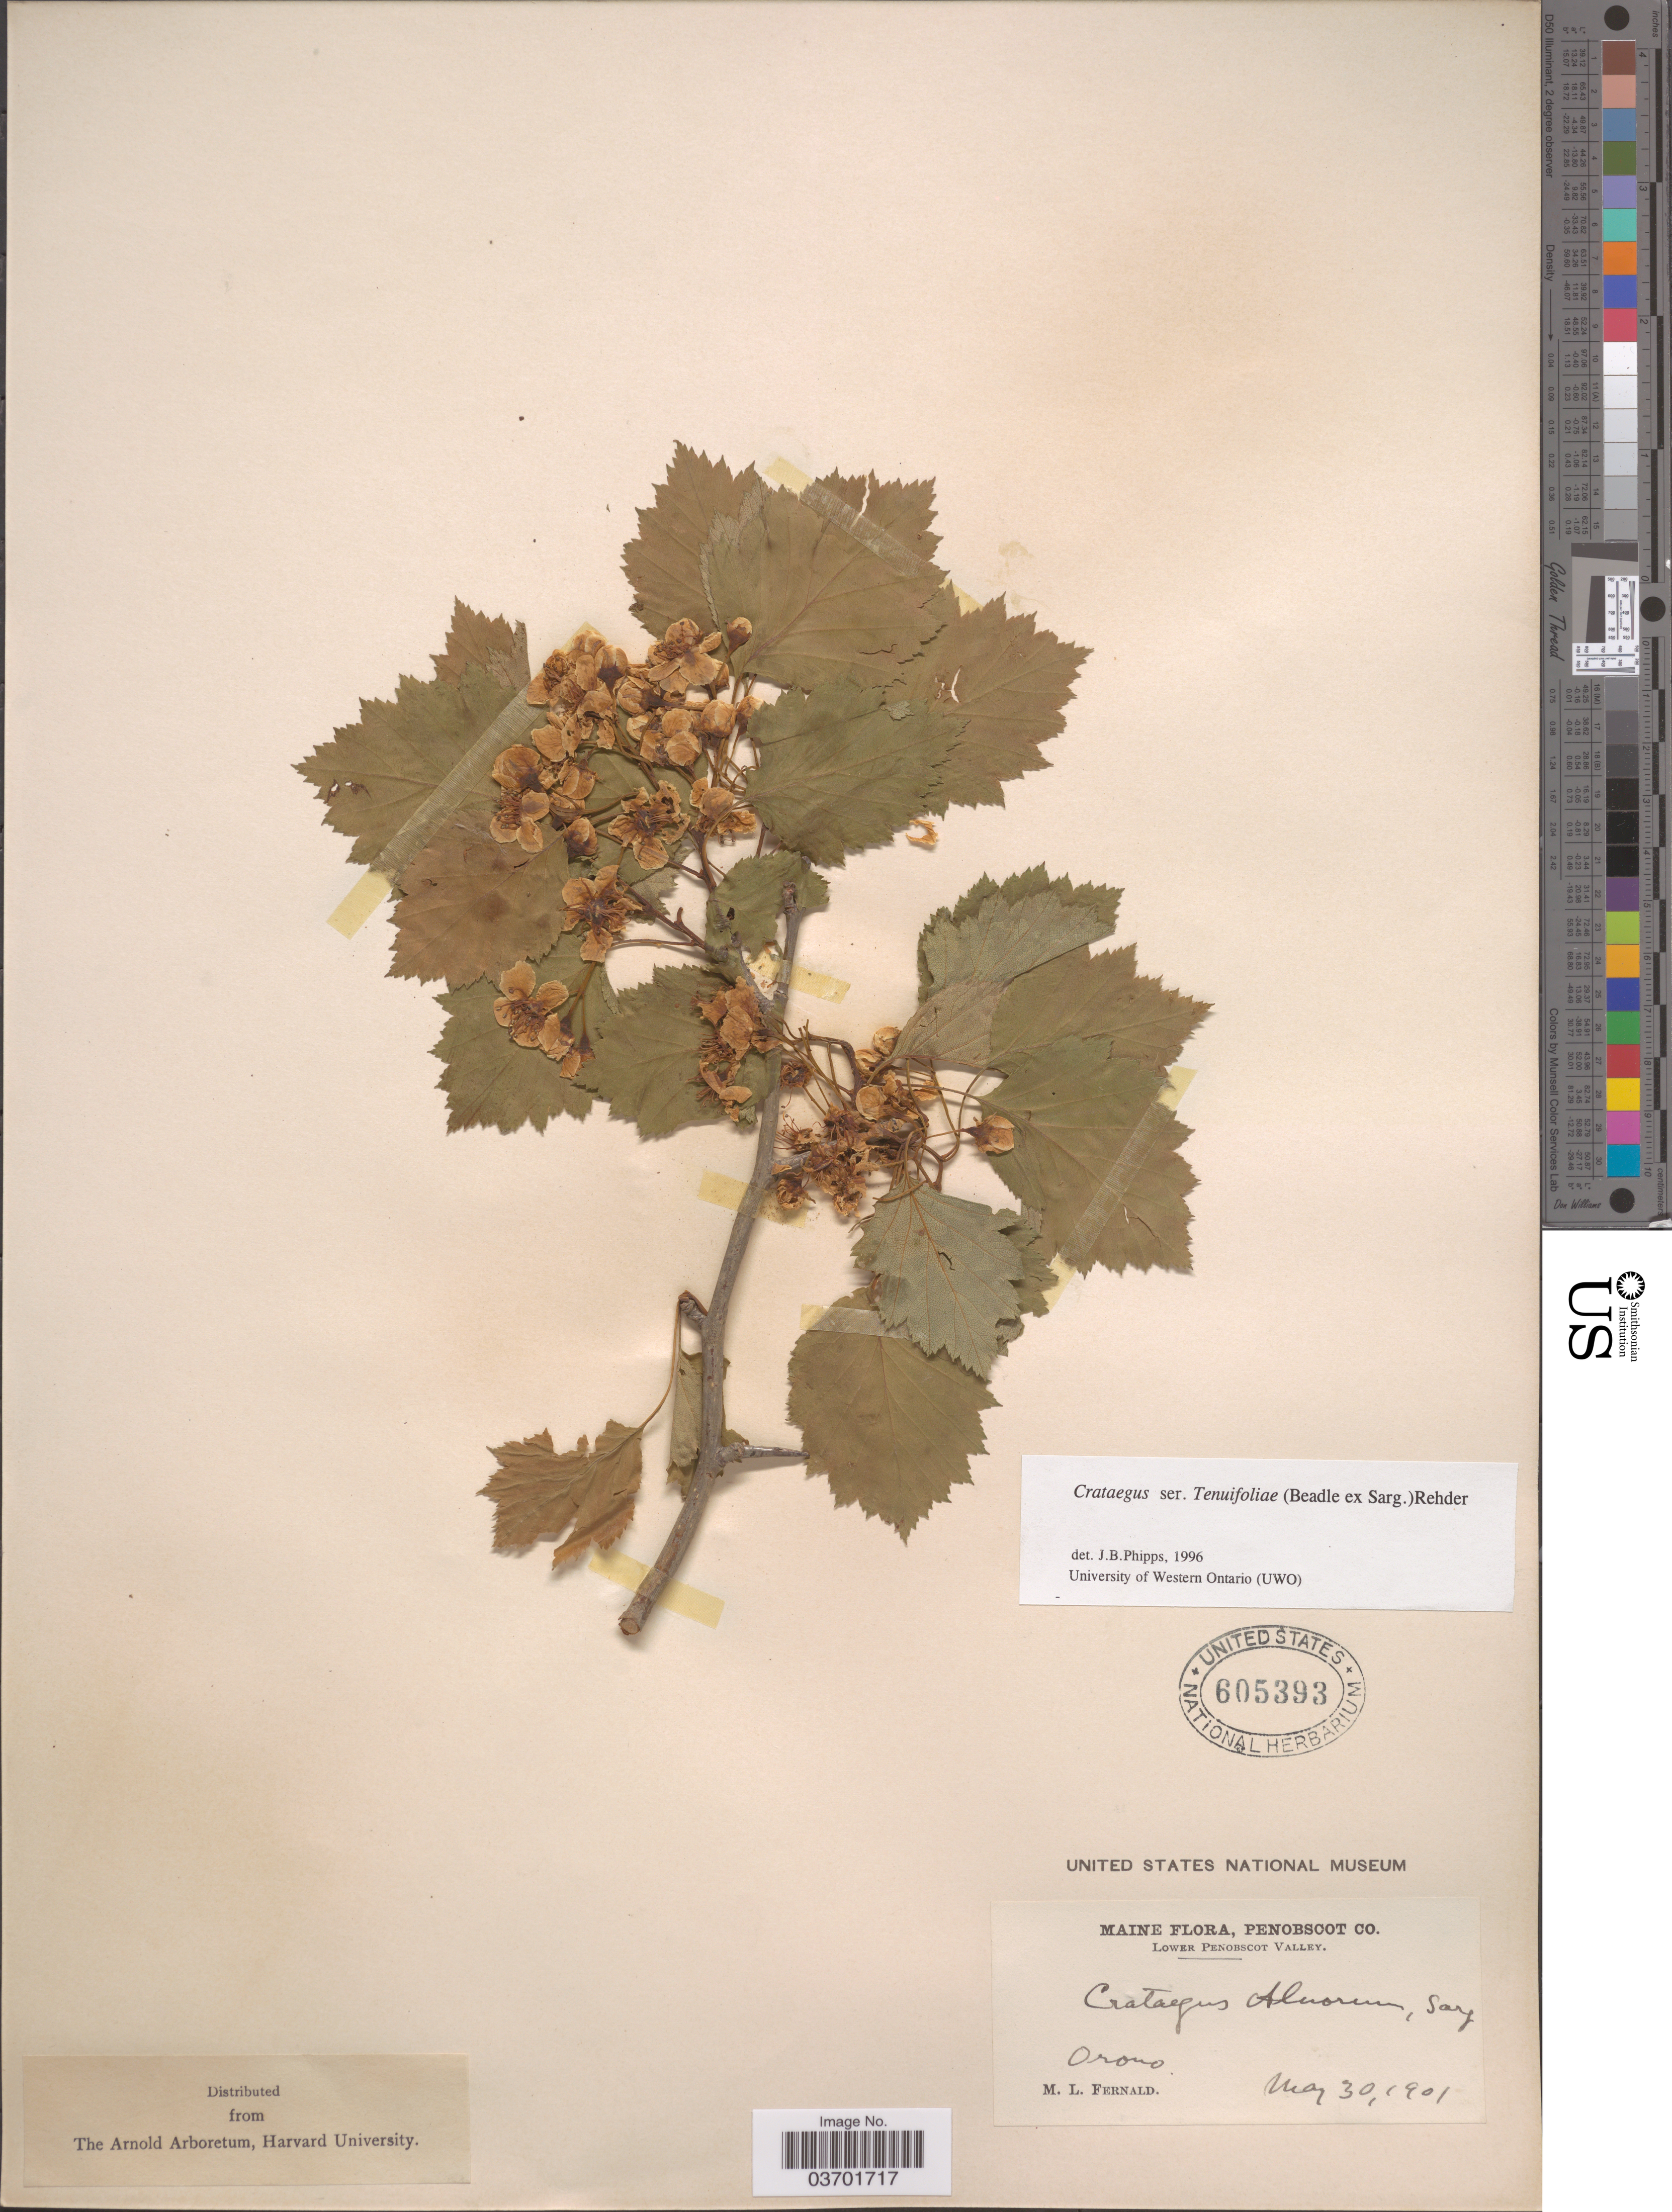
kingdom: Plantae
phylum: Tracheophyta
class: Magnoliopsida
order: Rosales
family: Rosaceae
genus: Crataegus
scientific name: Crataegus schuettei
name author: Ashe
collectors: M. L. Fernald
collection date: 1901-05-30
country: United States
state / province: Maine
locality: Penobscot Co. Lower Penobscot Valley. Orono.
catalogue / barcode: US 605393